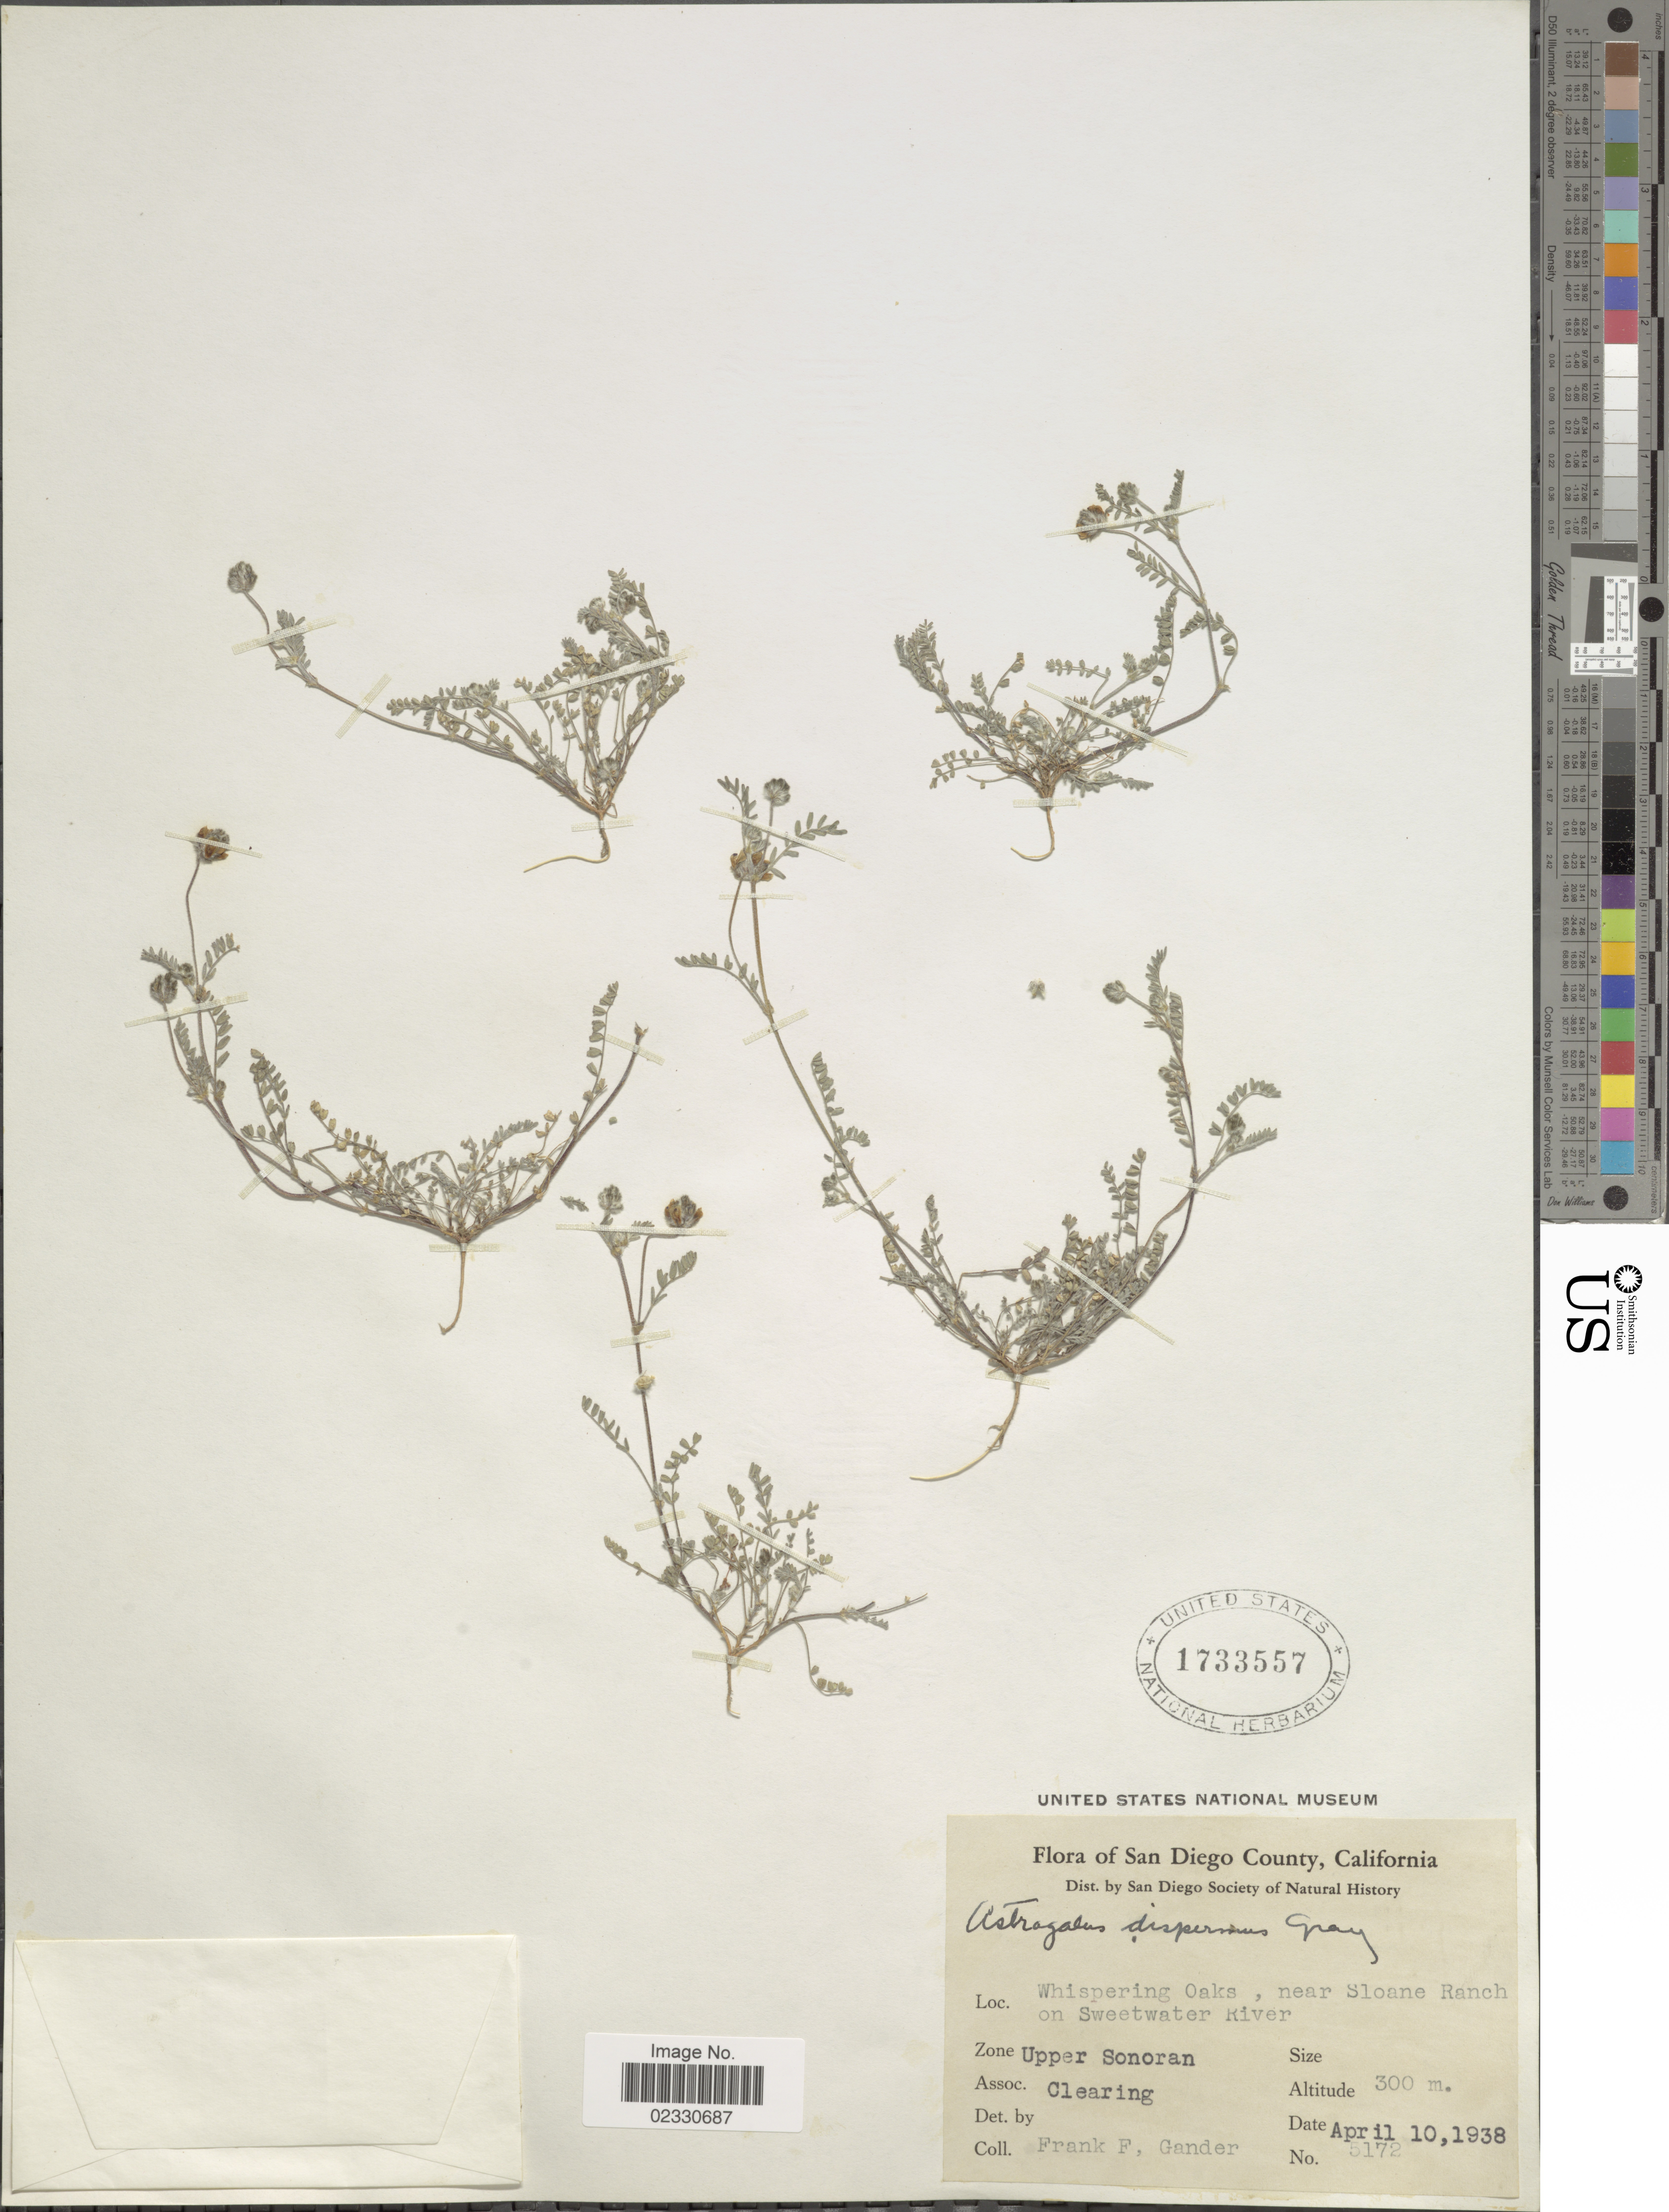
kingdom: Plantae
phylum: Tracheophyta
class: Magnoliopsida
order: Fabales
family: Fabaceae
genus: Astragalus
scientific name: Astragalus dispermus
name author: A. Gray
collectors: F. Gander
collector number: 5172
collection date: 1938-04-10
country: United States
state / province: California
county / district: San Diego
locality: San Diego County, Whispering Oaks, near Sloane Ranch on Sweetwater River, Upper Sonoran.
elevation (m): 300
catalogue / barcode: US 1733557